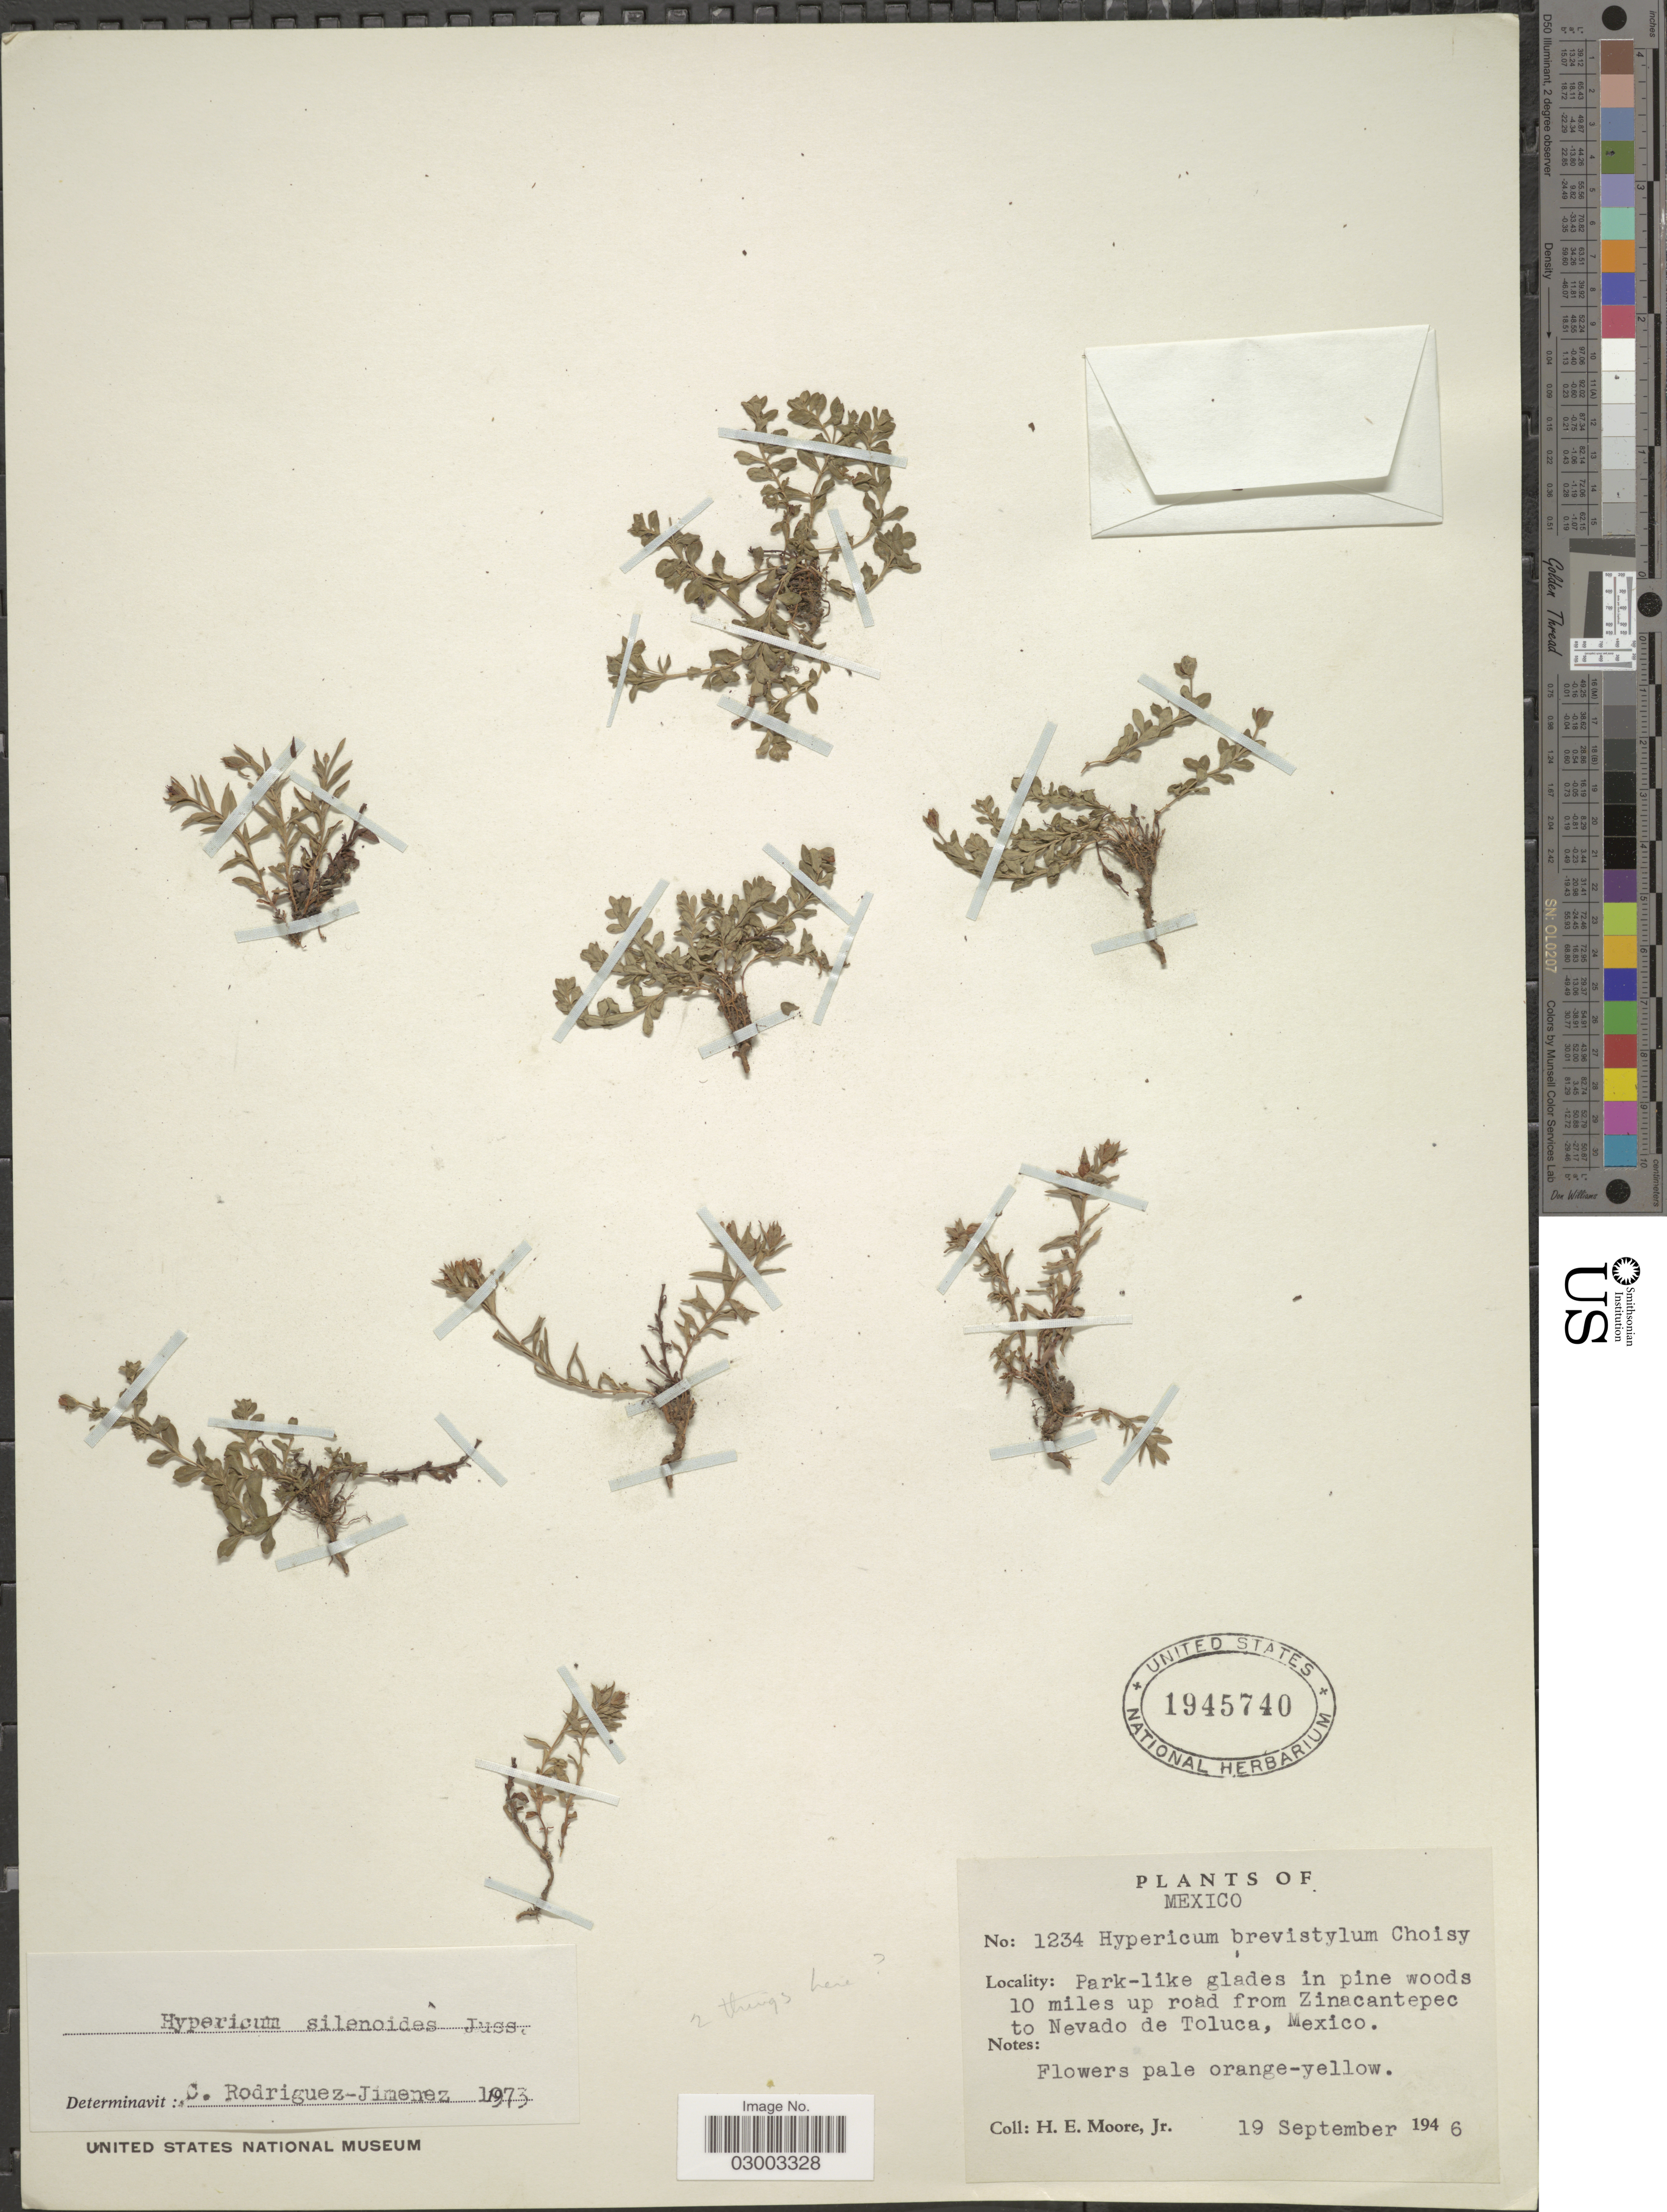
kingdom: Plantae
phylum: Tracheophyta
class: Magnoliopsida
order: Malpighiales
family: Hypericaceae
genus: Hypericum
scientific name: Hypericum silenoides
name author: Juss.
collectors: H. Moore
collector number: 1234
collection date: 1946-09-19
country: Mexico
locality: Park-like glades in pine woods 10 miles up road from Zinacantepec to Nevado de Toluca.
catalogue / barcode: US 1945740